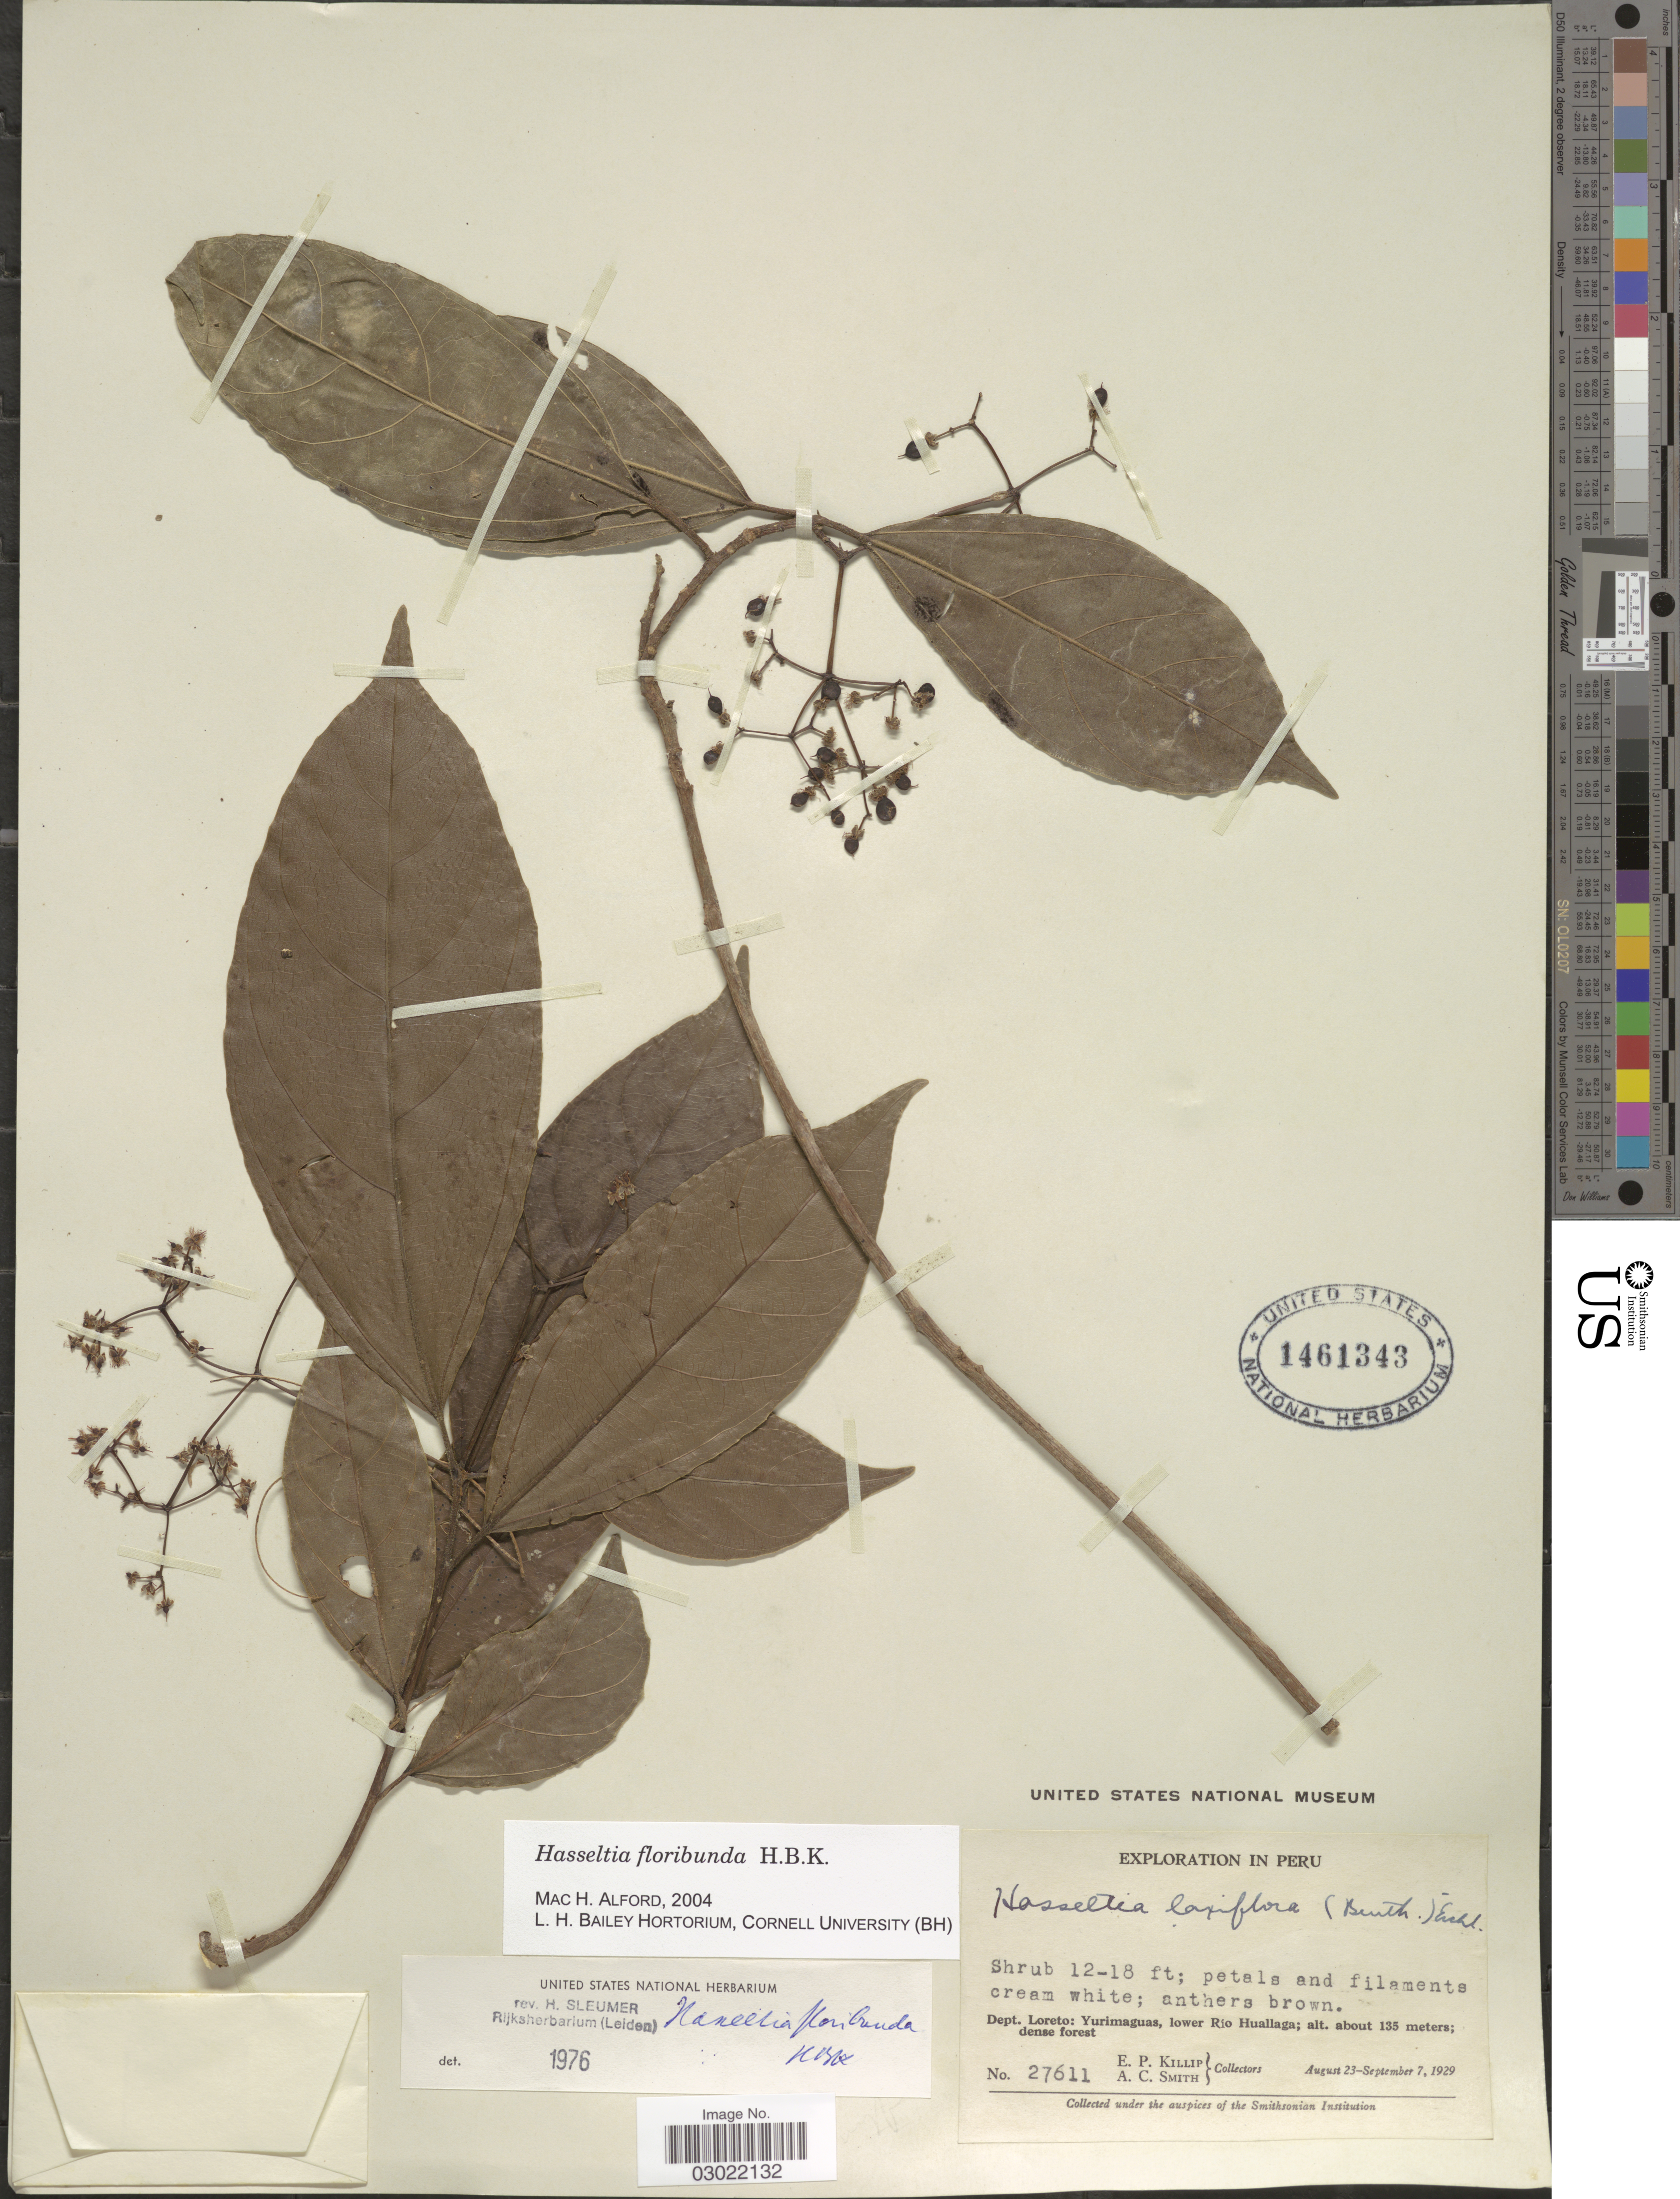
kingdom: Plantae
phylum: Tracheophyta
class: Magnoliopsida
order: Malpighiales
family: Salicaceae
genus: Hasseltia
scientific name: Hasseltia floribunda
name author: Kunth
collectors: E. P. Killip & A. C. Smith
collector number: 27611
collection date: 1929-08-23/1929-09-07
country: Peru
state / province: Loreto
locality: Dept. Loreto: Yurimaguas, lower Río Huallaga.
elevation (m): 135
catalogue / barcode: US 1461343